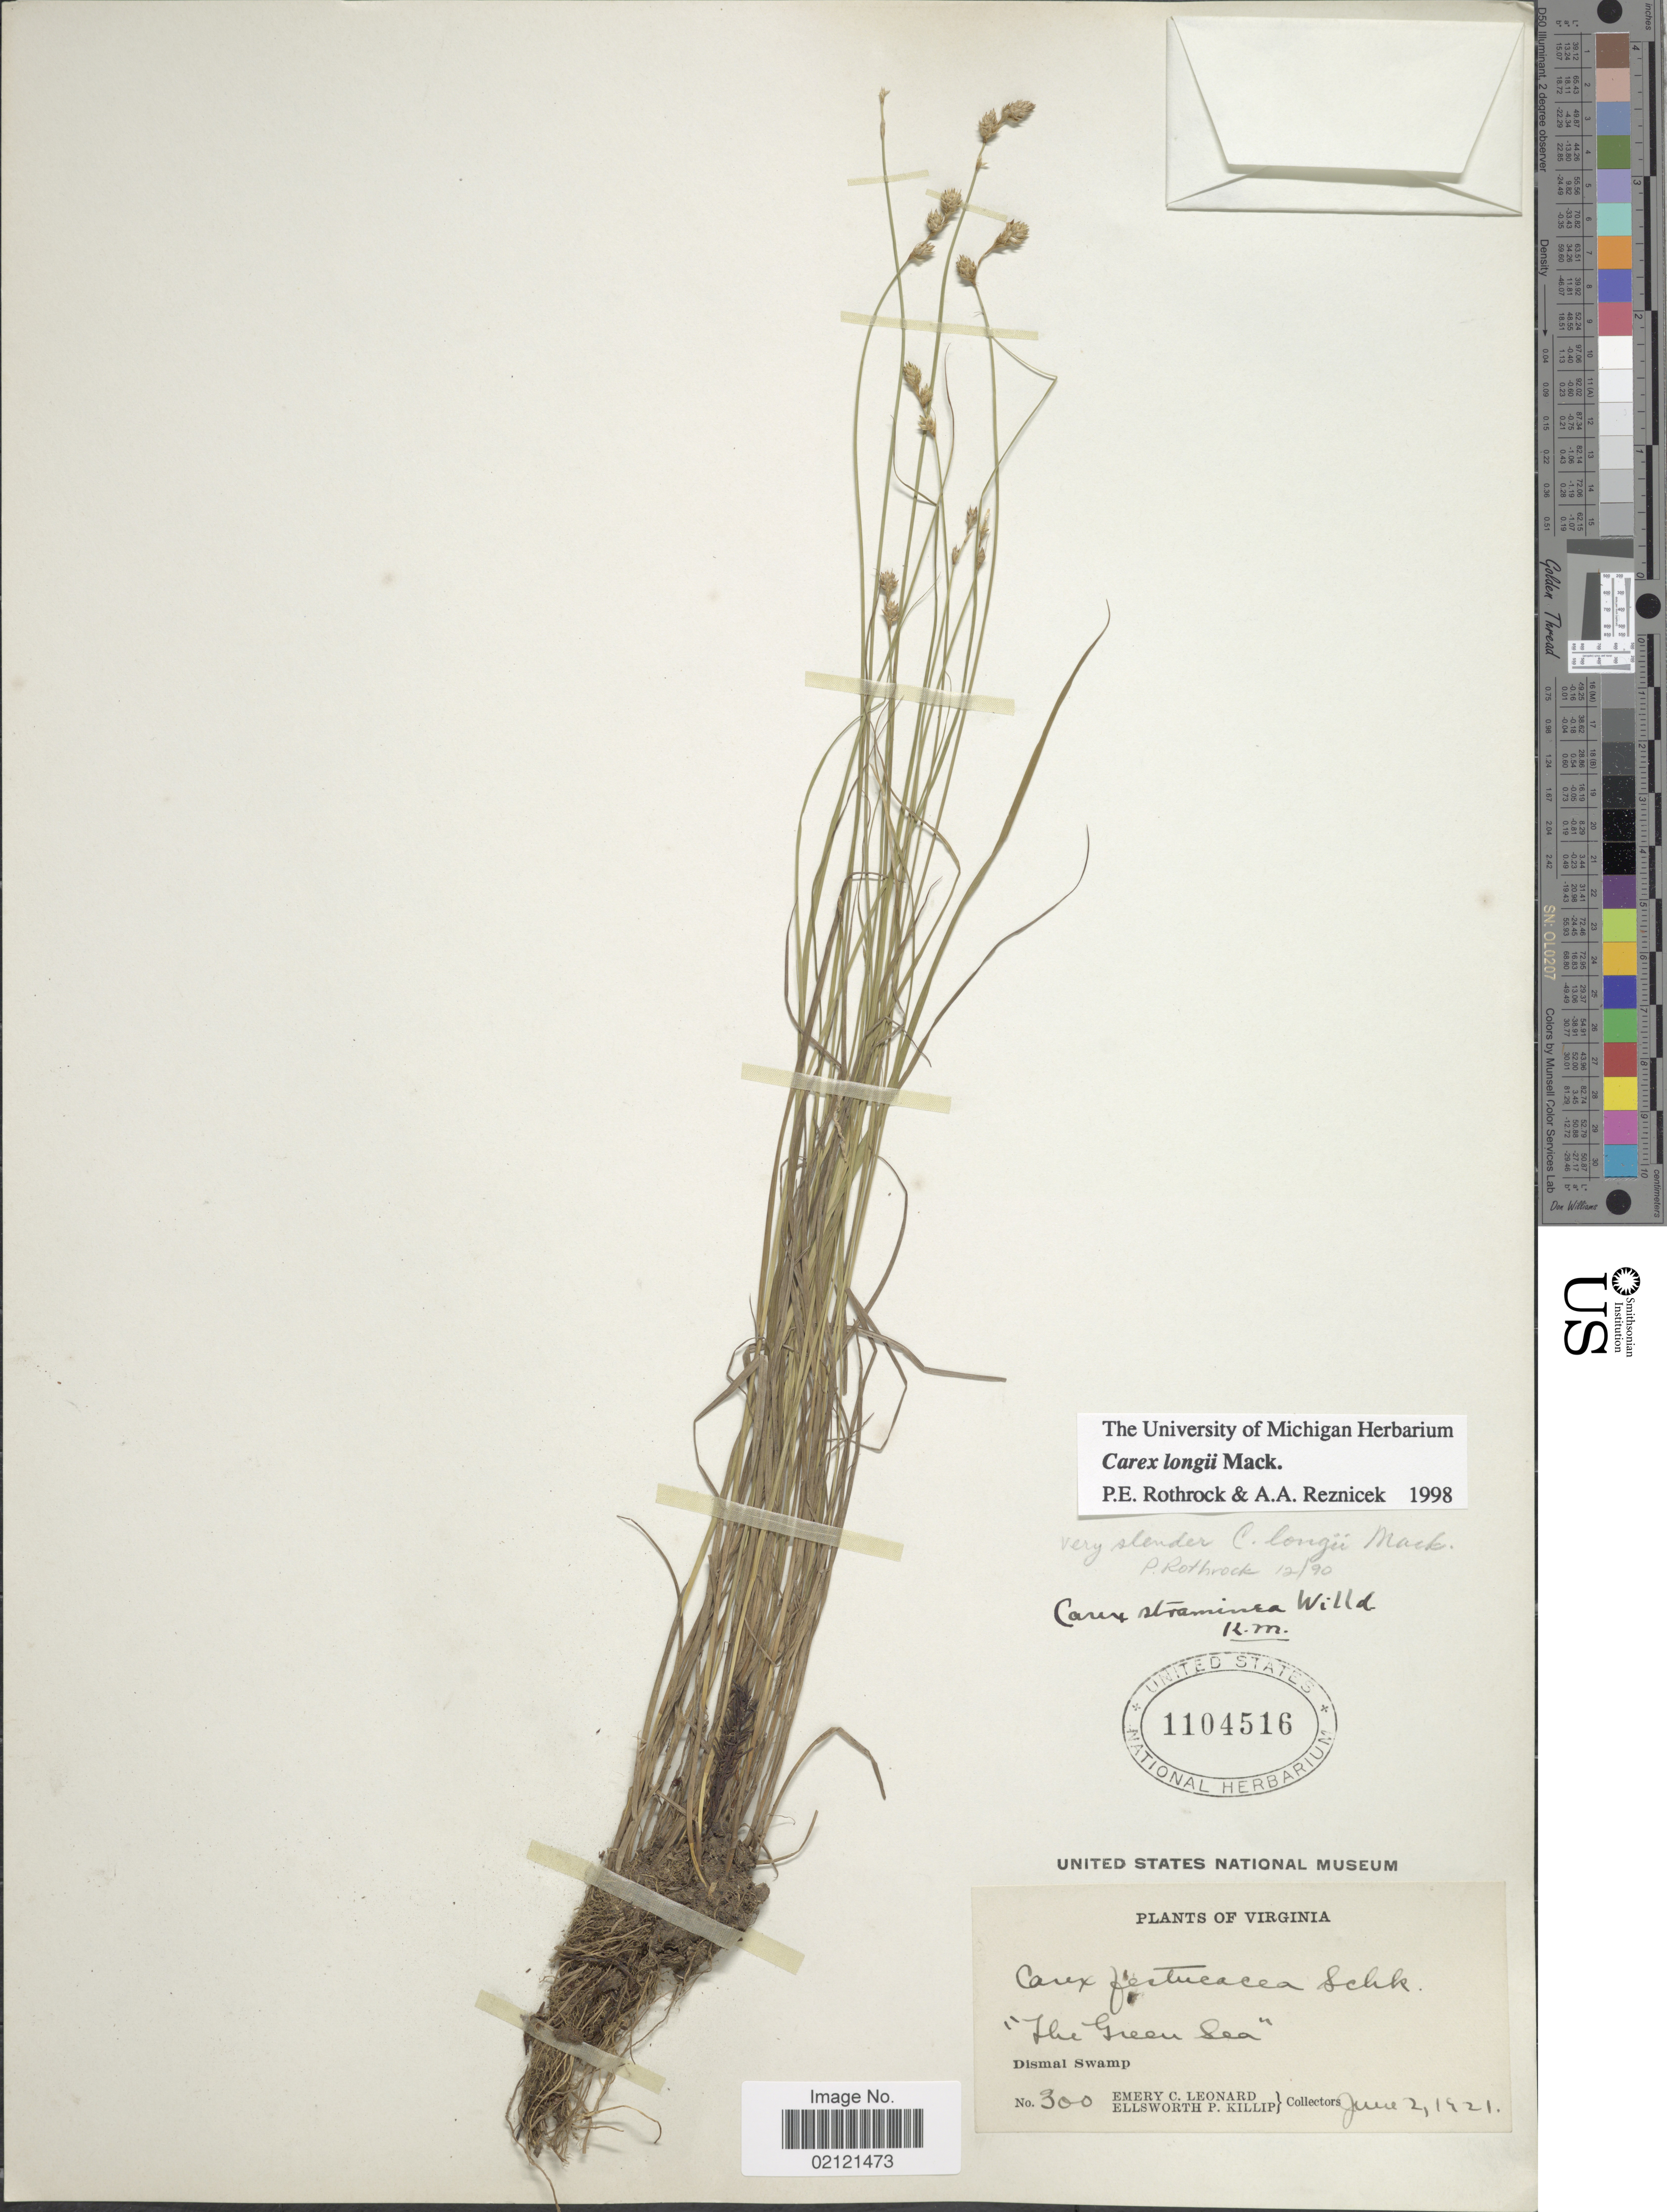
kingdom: Plantae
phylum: Tracheophyta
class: Liliopsida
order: Poales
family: Cyperaceae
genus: Carex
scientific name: Carex longii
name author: Mack.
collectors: E. C. Leonard & E. P. Killip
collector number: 300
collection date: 1921-06-02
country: United States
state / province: Virginia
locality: The Green Sea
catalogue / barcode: US 1104516